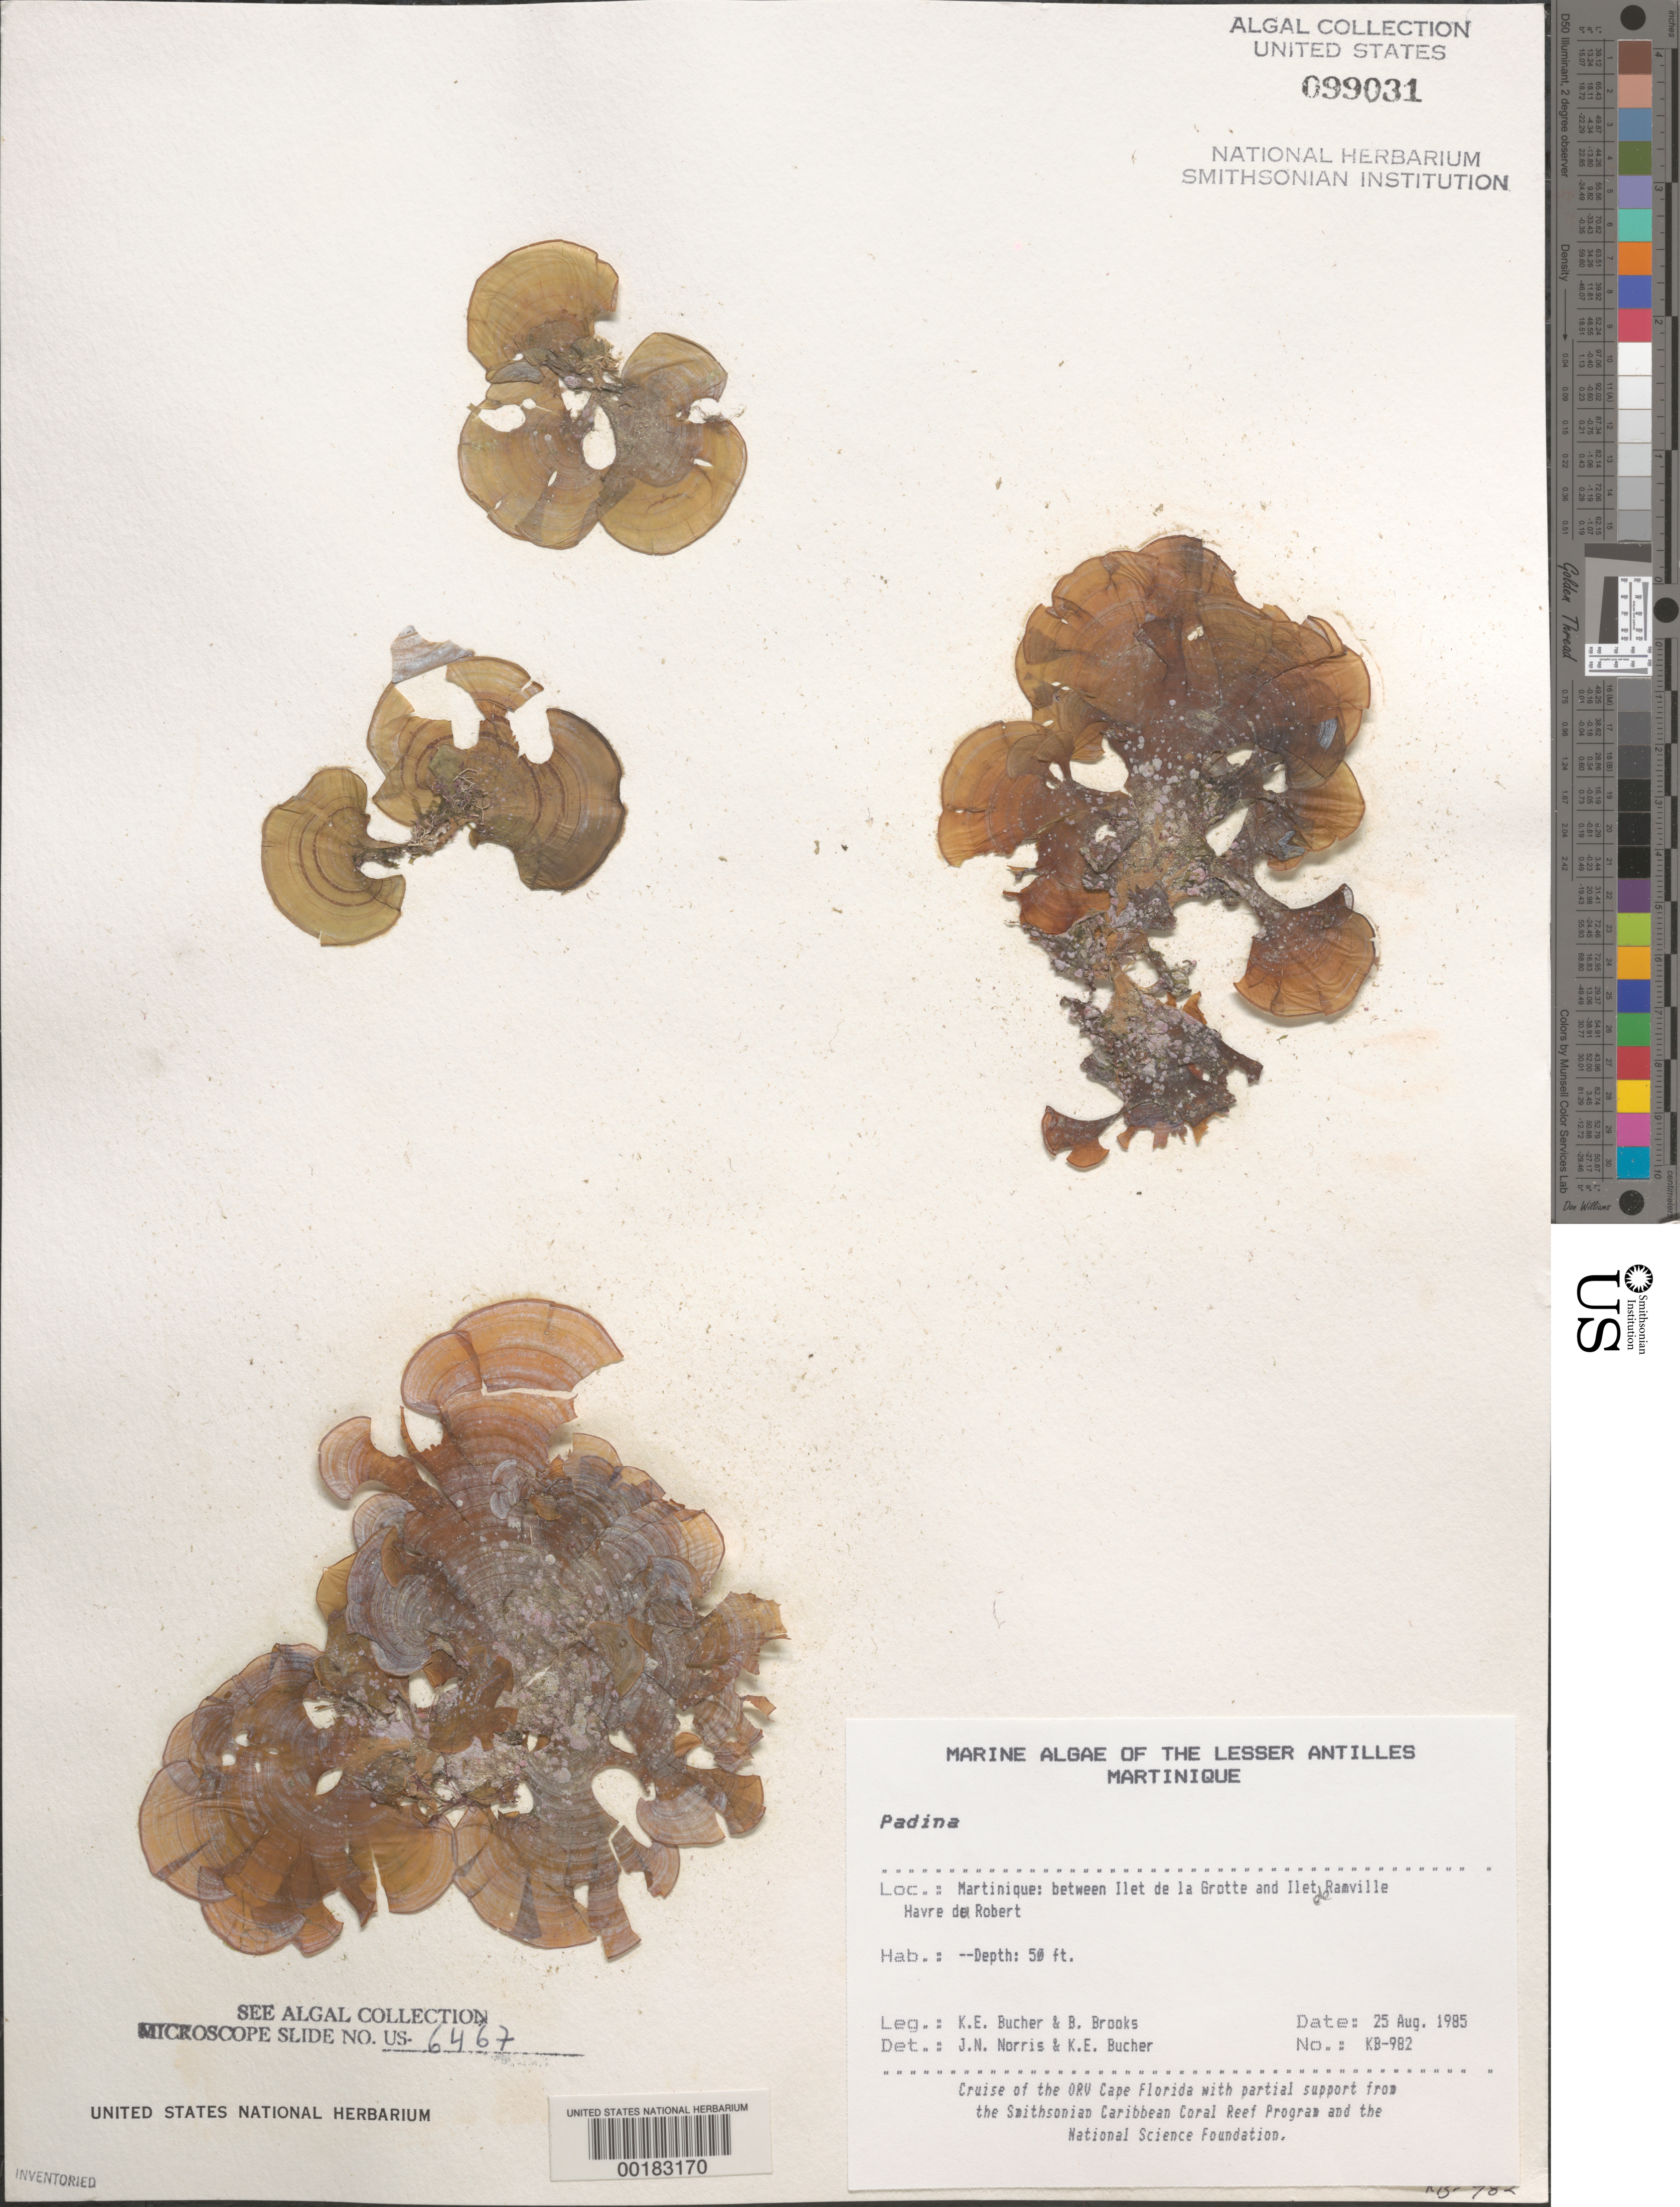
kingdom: Chromista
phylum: Ochrophyta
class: Phaeophyceae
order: Dictyotales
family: Dictyotaceae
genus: Padina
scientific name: Padina sp.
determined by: Norris, J. N.; Bucher, K. E.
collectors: K. E. Bucher & B. Brooks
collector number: KB-982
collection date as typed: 25 Aug 1985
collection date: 1985-08-25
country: Martinique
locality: Between Ilet de la Grotte and Ilet de Ramville, Havre du Robert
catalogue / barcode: US 99031